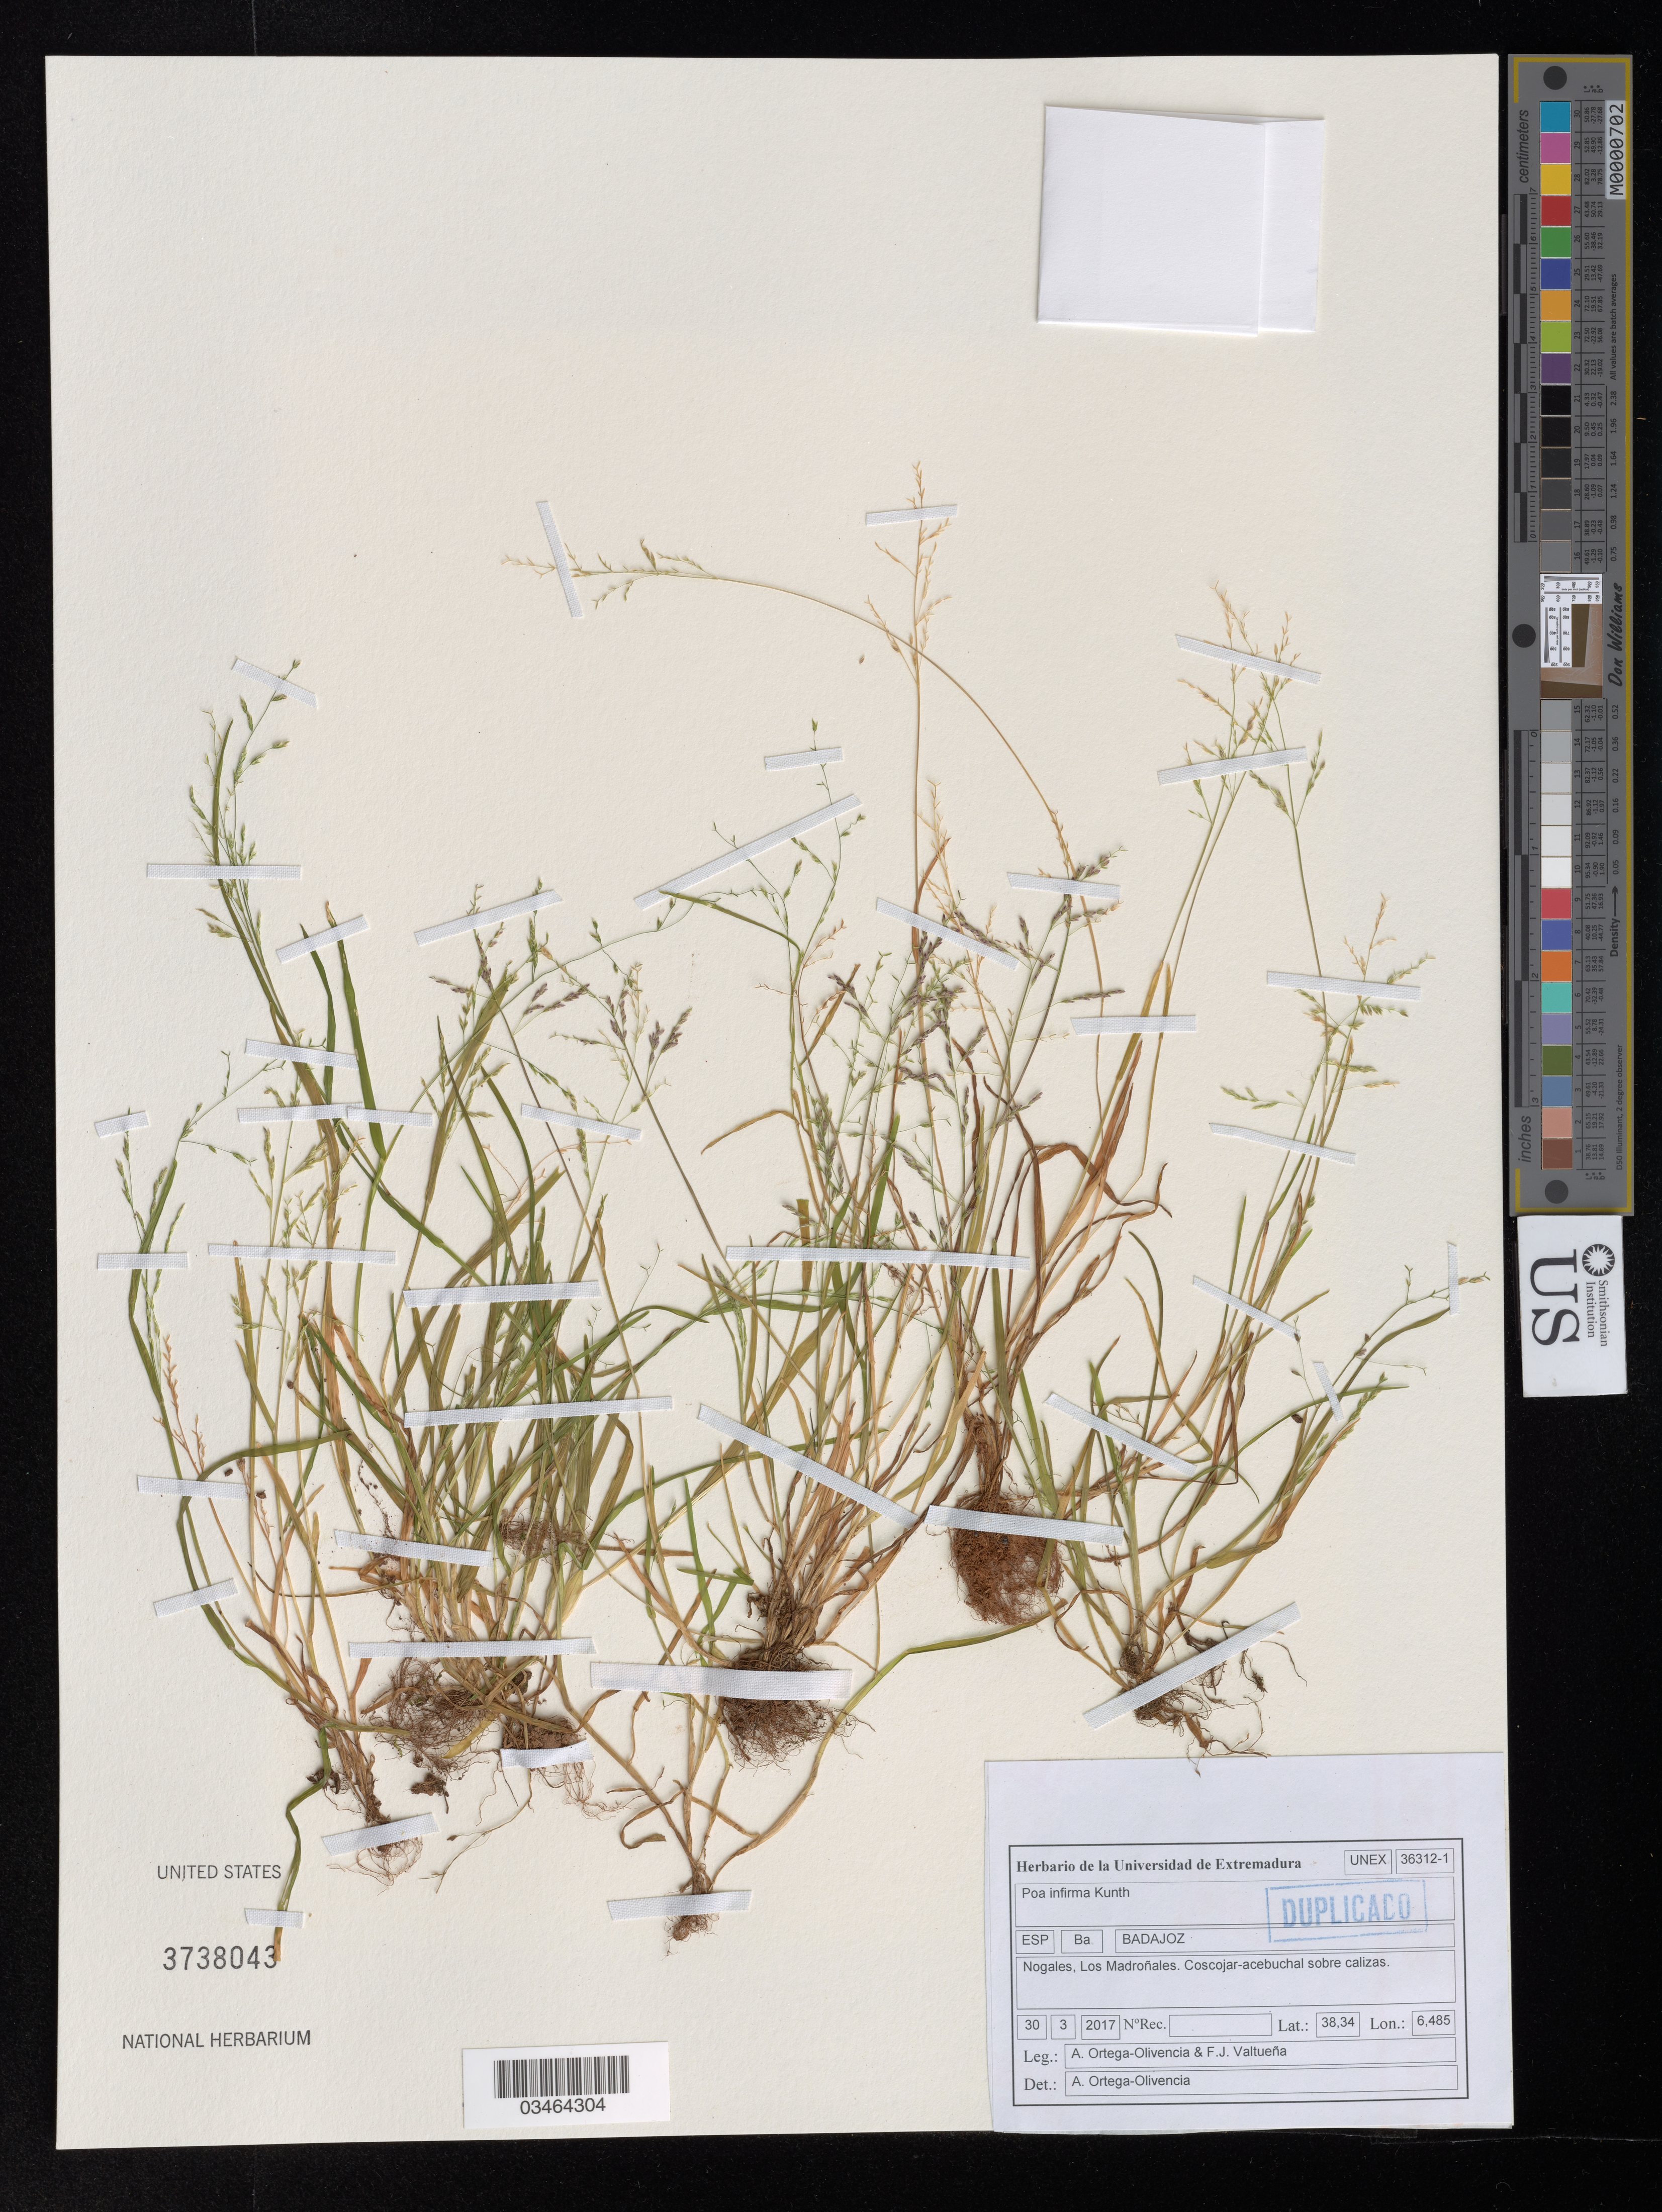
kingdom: Plantae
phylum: Tracheophyta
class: Liliopsida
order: Poales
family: Poaceae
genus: Poa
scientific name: Poa infirma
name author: Kunth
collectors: A. Ortega-Olivencia & F. Valtueña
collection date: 2017-03-30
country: Spain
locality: Esp. Ba. Badajoz. Nogales, Los Madroñales.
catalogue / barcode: US 3738043